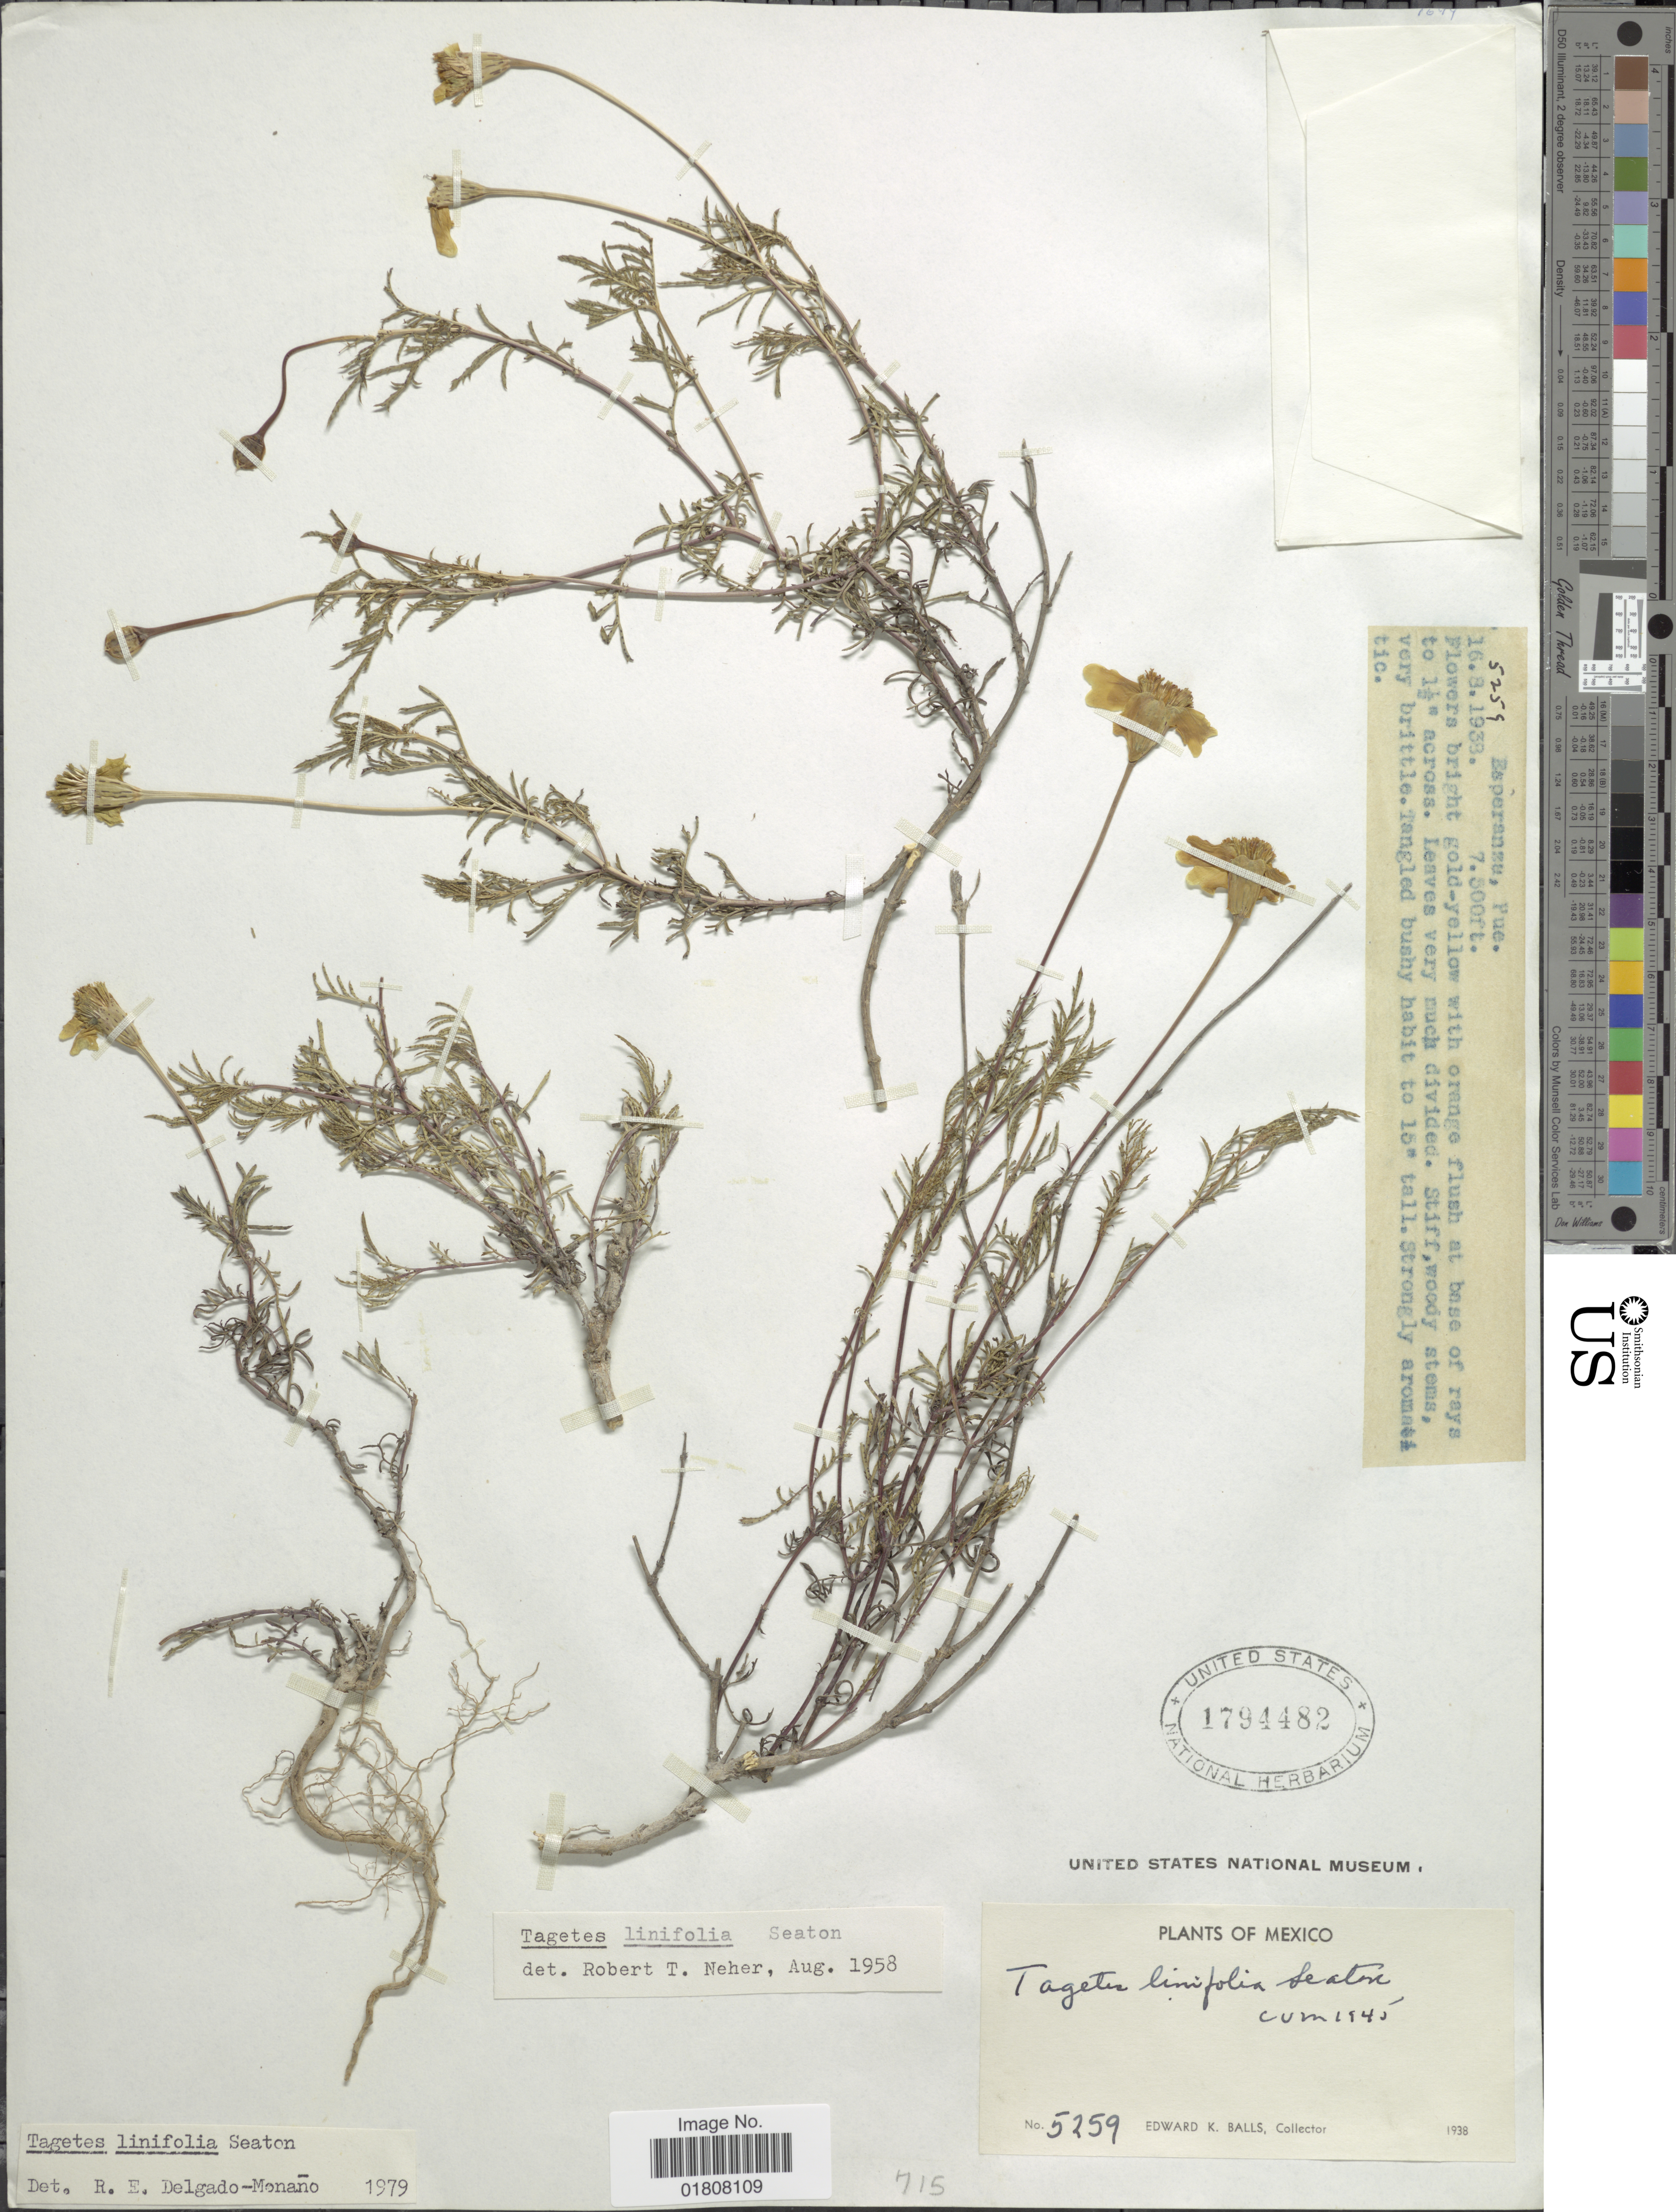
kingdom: Plantae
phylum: Tracheophyta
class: Magnoliopsida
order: Asterales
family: Asteraceae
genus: Tagetes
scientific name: Tagetes linifolia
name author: Seaton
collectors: E. K. Balls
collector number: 5259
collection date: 1938-08-16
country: Mexico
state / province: Puebla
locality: Esperanza, Pue.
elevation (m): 2286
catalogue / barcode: US 1794482